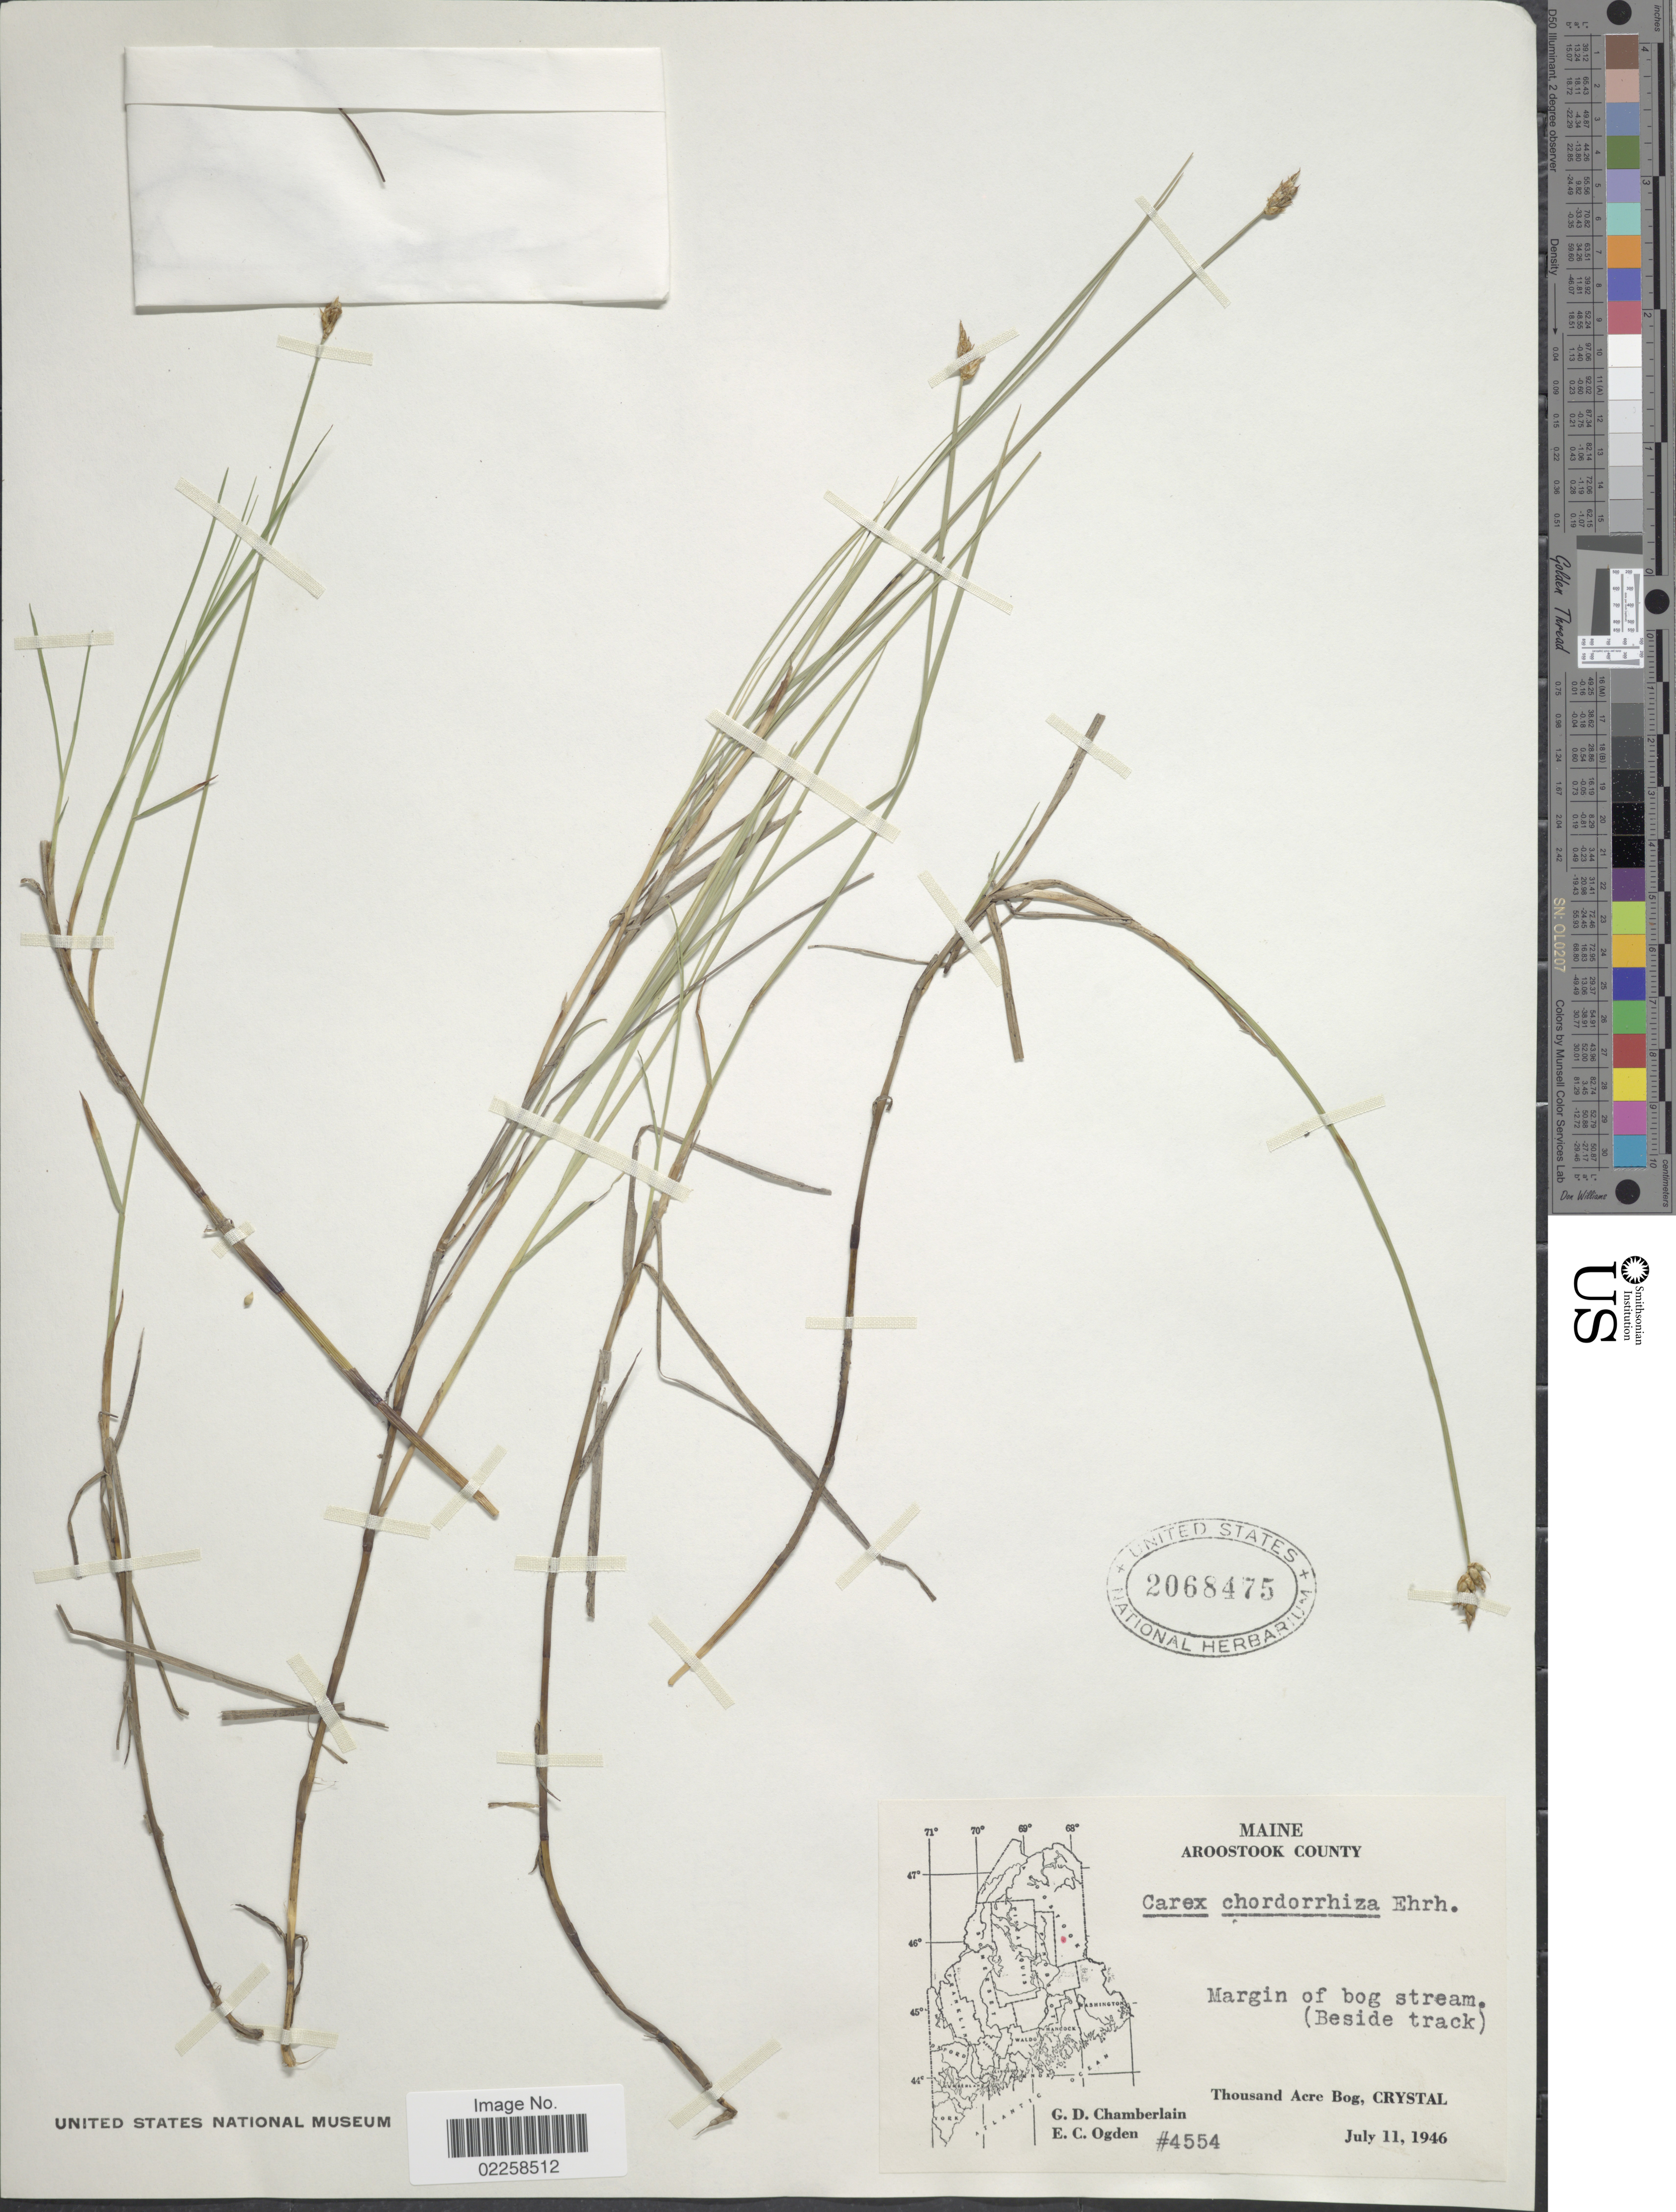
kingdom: Plantae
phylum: Tracheophyta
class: Liliopsida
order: Poales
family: Cyperaceae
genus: Carex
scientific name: Carex chordorrhiza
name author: L. f.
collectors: G. D. Chamberlain & E. Ogden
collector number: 4554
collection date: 1946-07-11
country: United States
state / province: Maine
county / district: Aroostook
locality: Margin of bog stream. (Beside track). Thousand Acre Bog, Crystal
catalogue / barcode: US 2068475